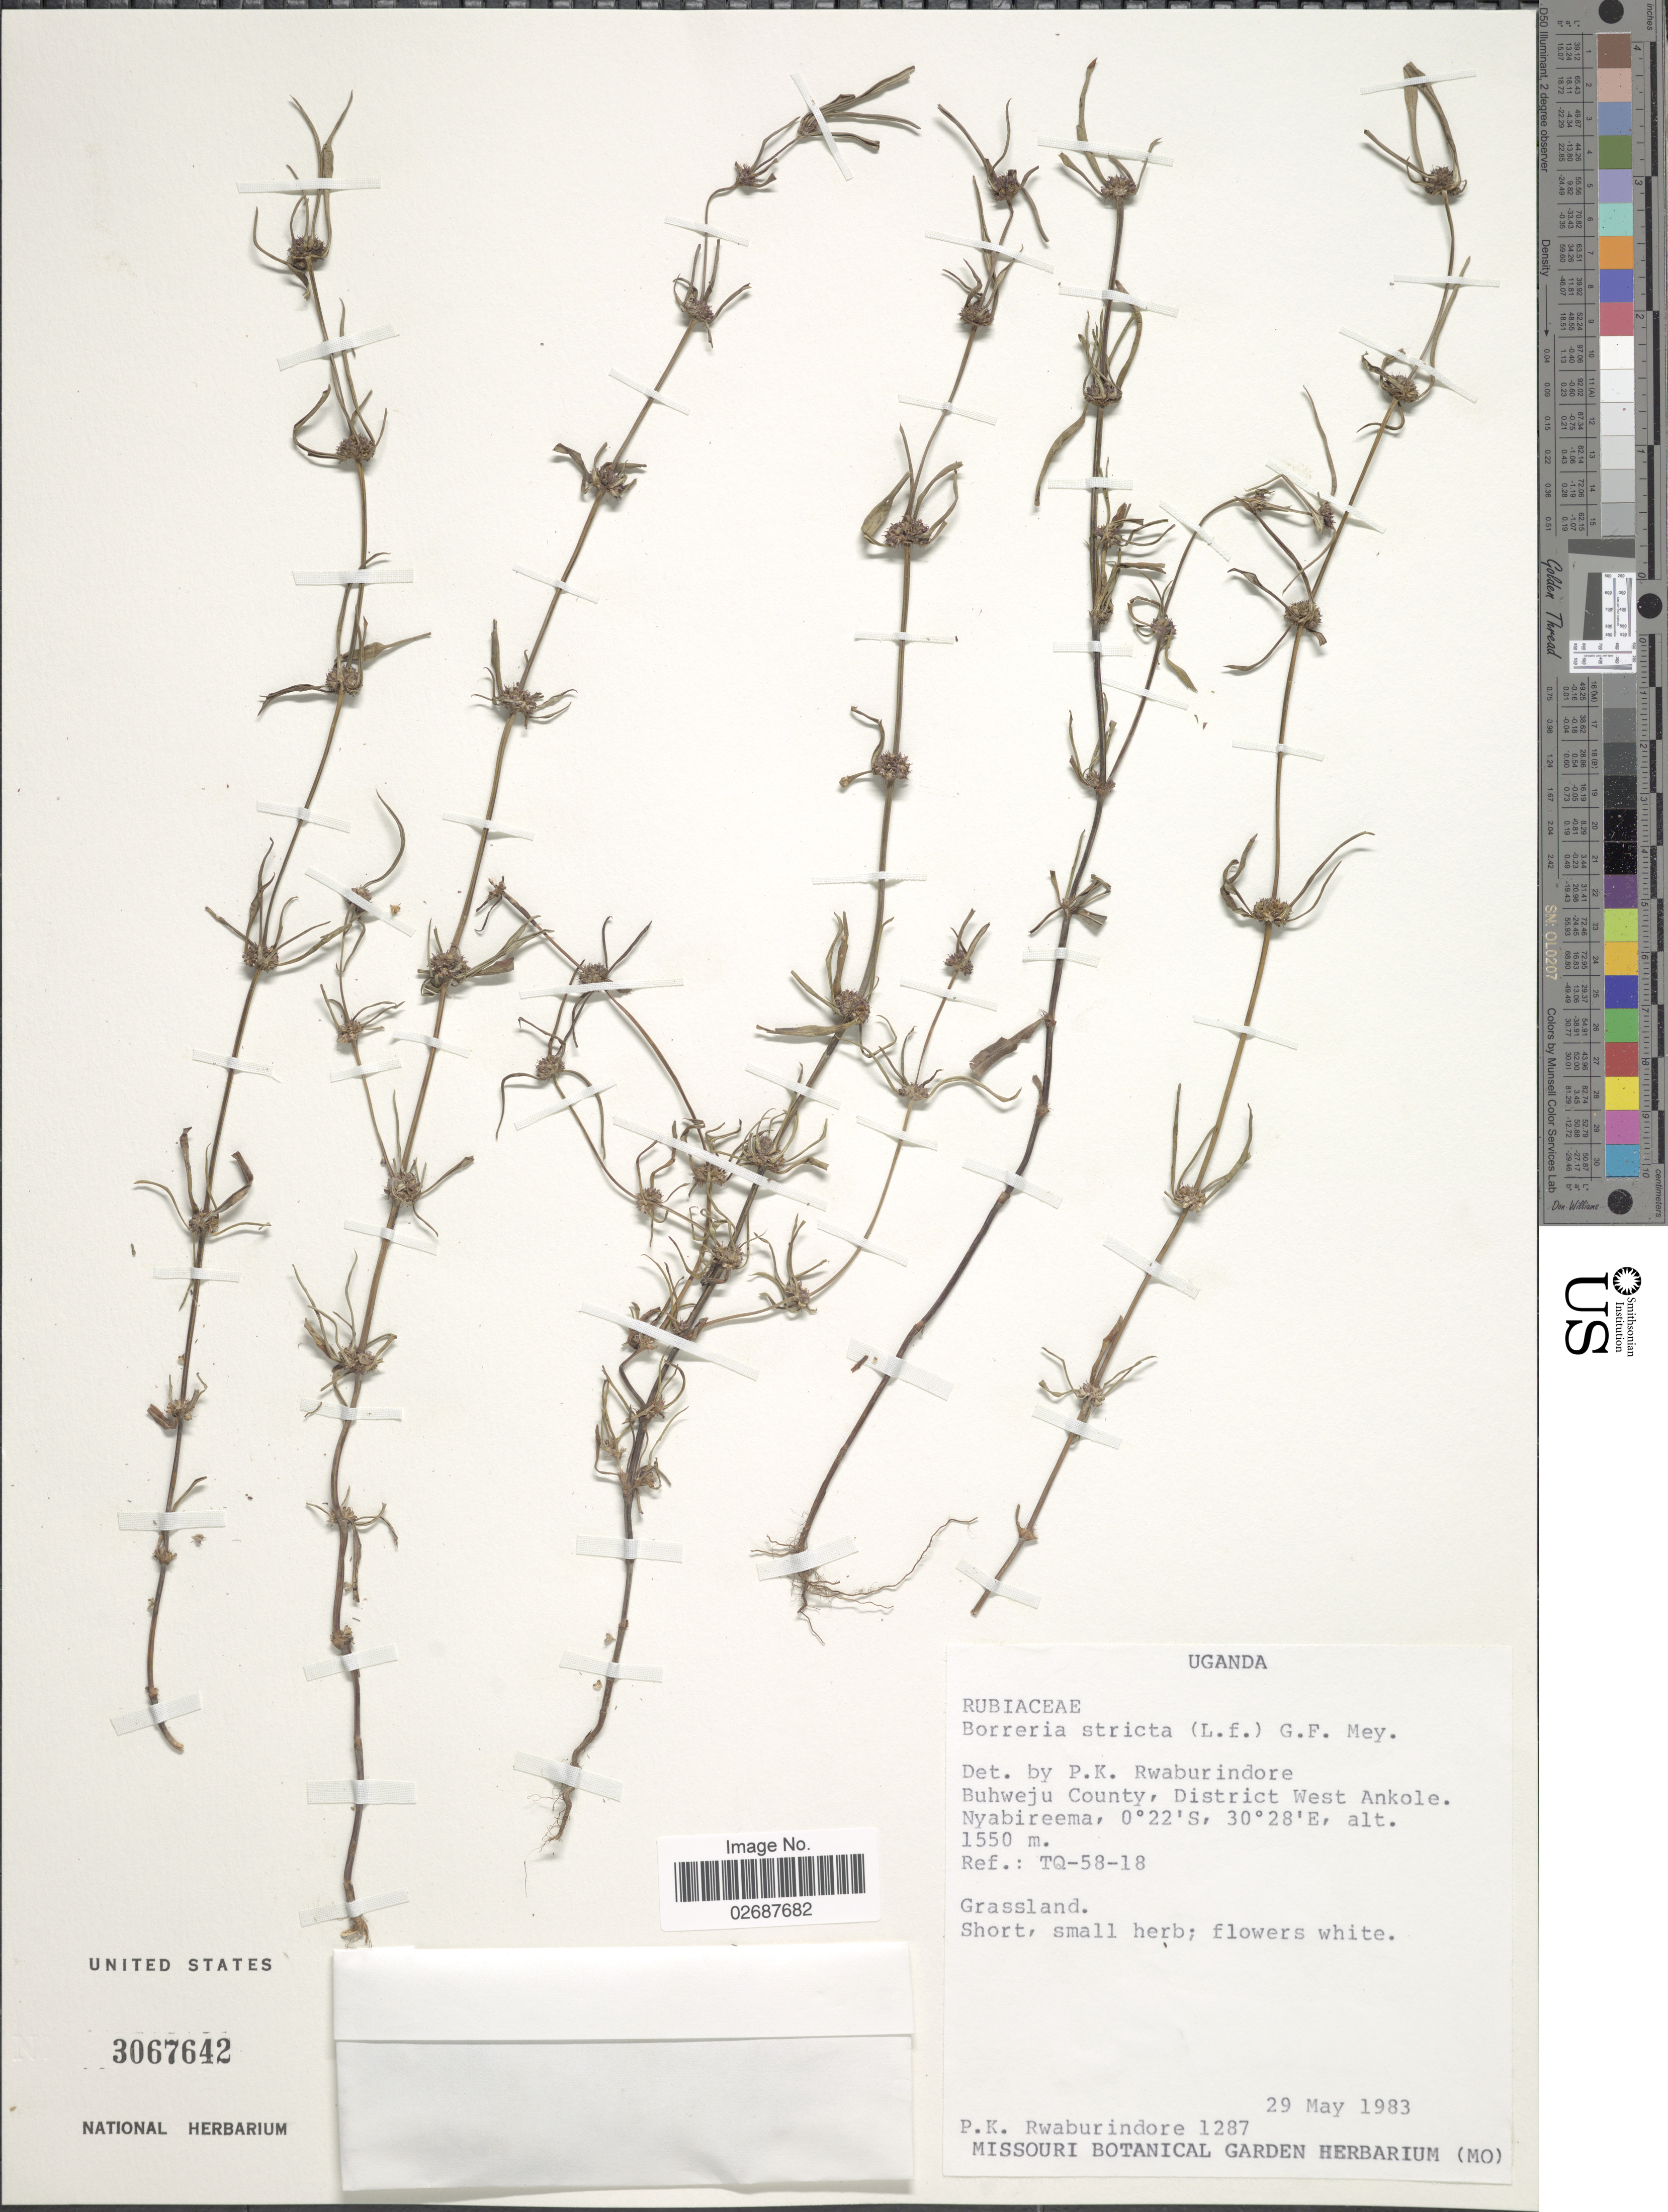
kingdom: Plantae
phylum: Tracheophyta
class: Magnoliopsida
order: Gentianales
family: Rubiaceae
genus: Borreria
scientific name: Borreria stricta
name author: (L. f.) G. Mey.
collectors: P. Rwaburindore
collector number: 1287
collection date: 1983-05-29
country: Uganda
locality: Buhweju County, District West Ankole, Nyabireema, Ref.: TQ-58-18.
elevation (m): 1550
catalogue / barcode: US 3067642